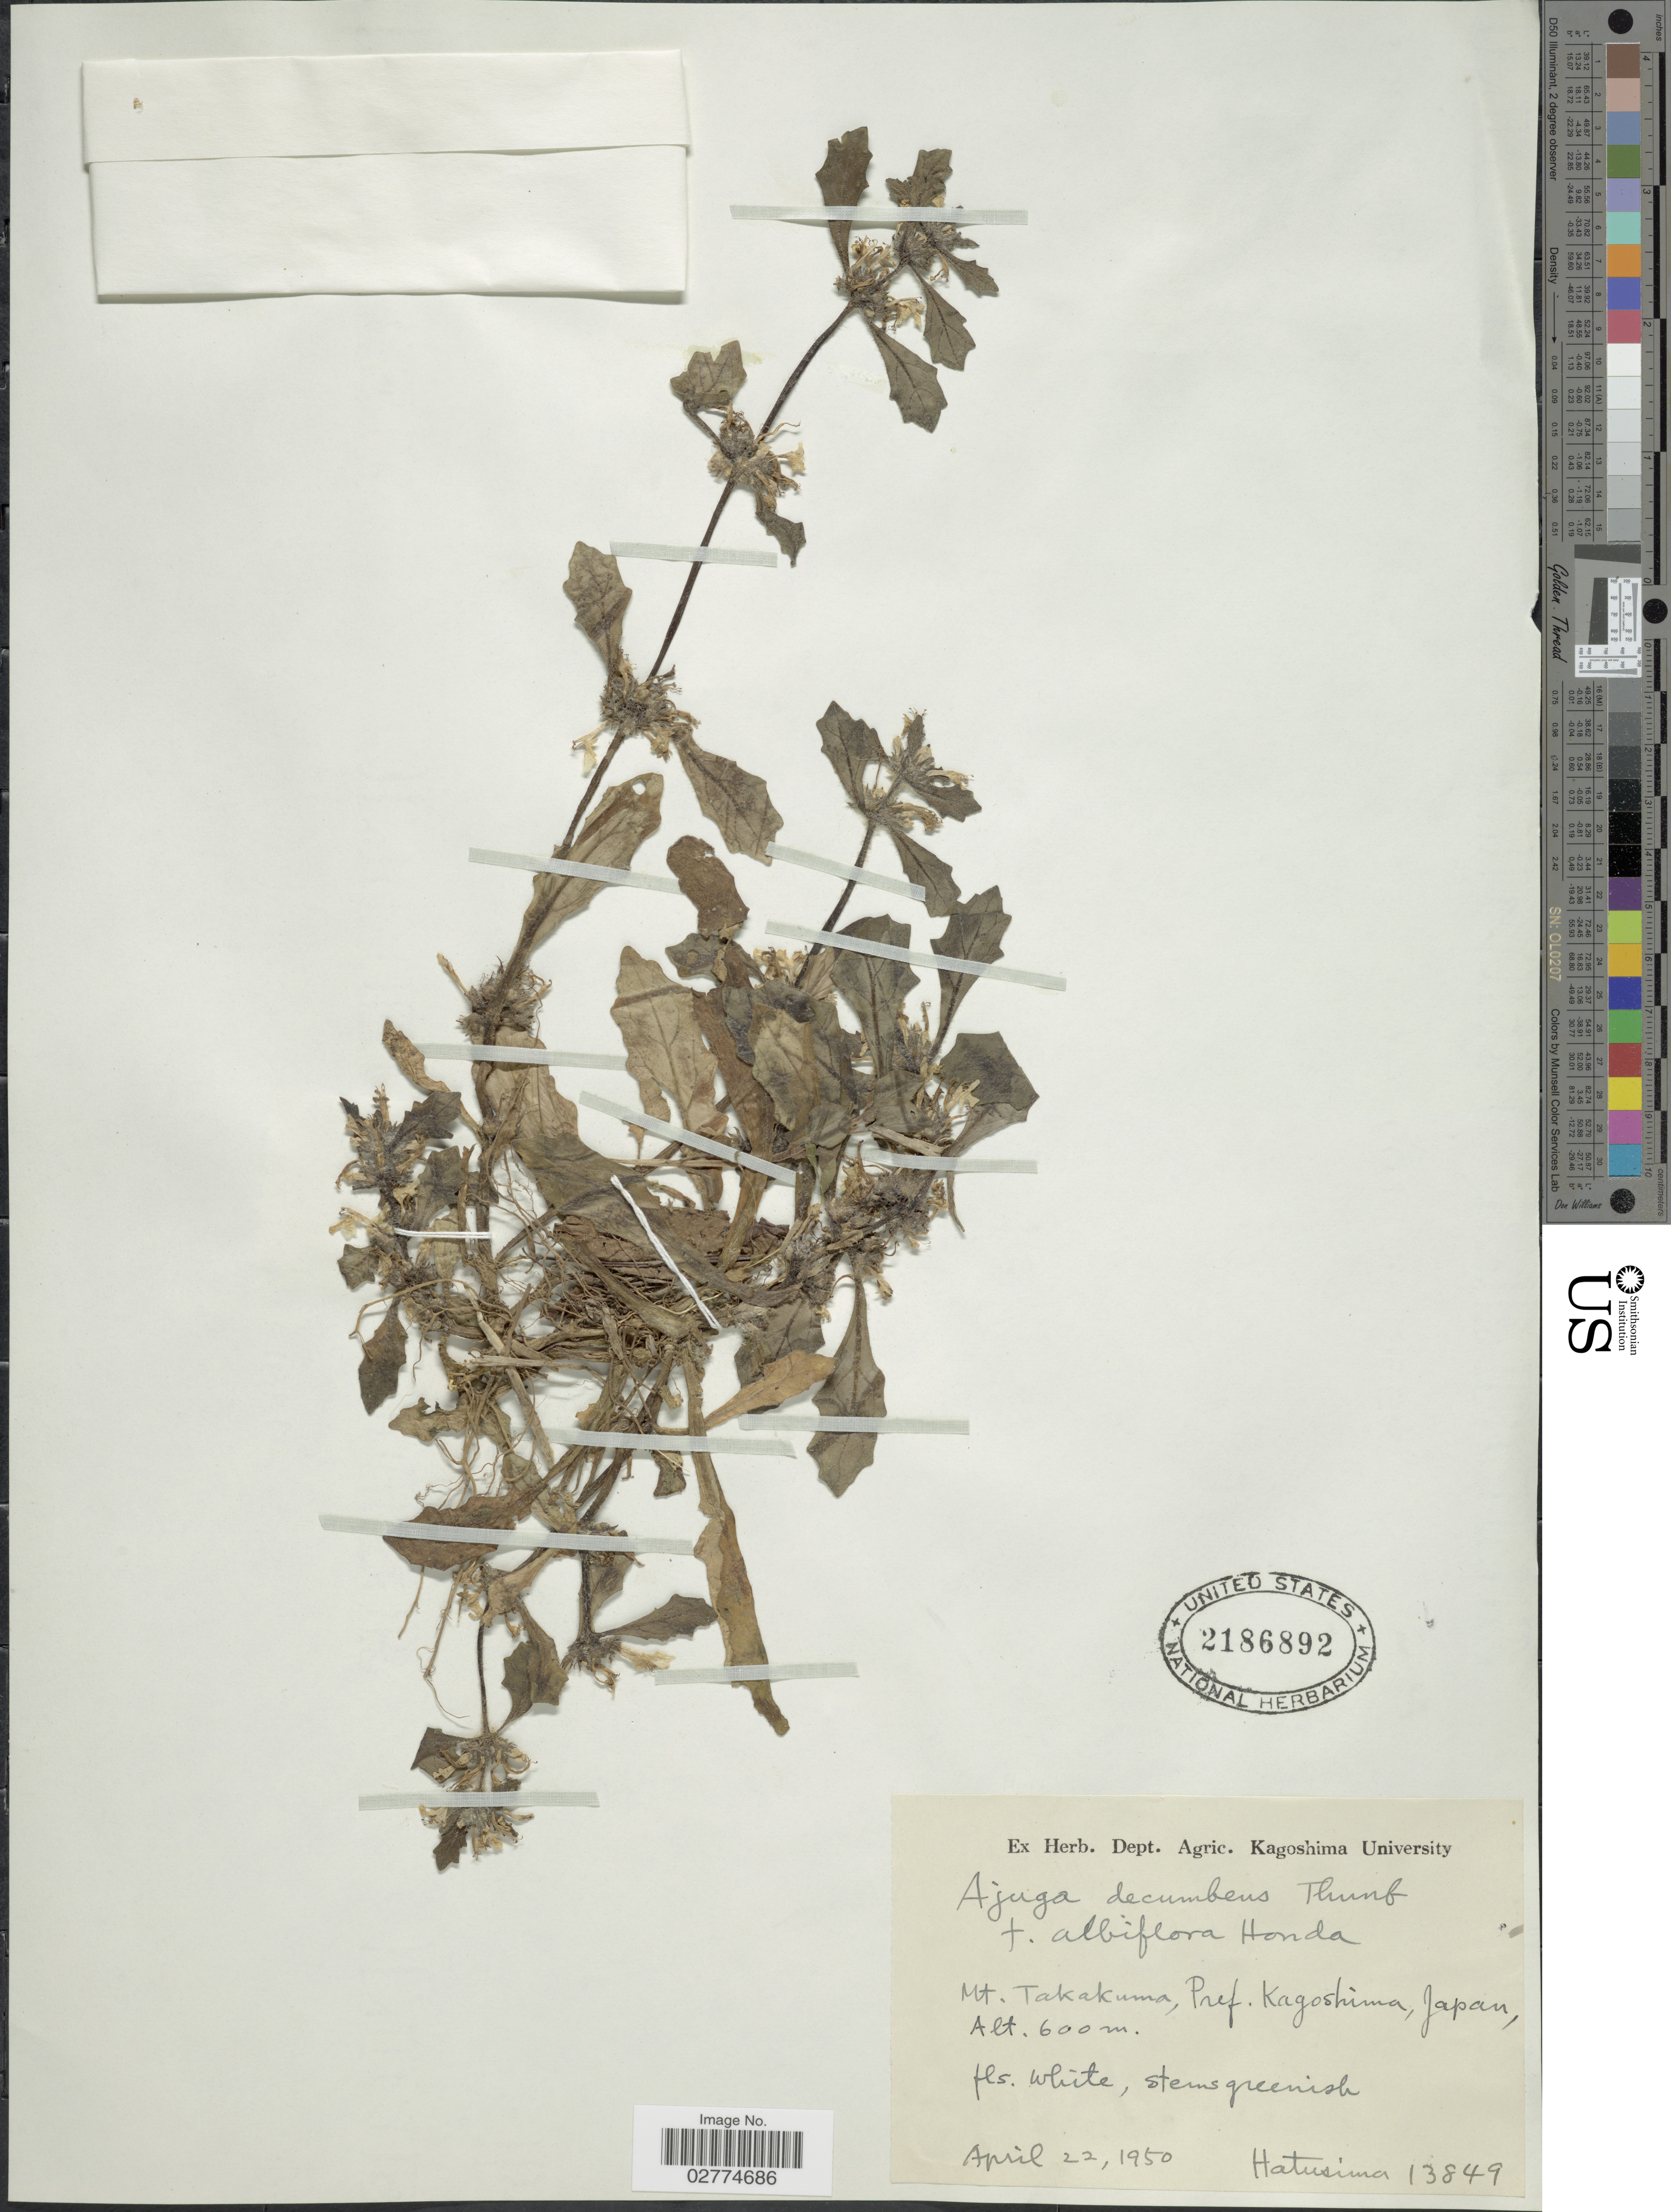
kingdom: Plantae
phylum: Tracheophyta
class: Magnoliopsida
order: Lamiales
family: Lamiaceae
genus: Ajuga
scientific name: Ajuga decumbens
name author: Thunb.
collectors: -. Hatusima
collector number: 13849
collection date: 1950-04-22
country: Japan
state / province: Kagosima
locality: Mt. Takakuma, Pref. Kagoshima.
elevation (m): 600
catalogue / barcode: US 2186892